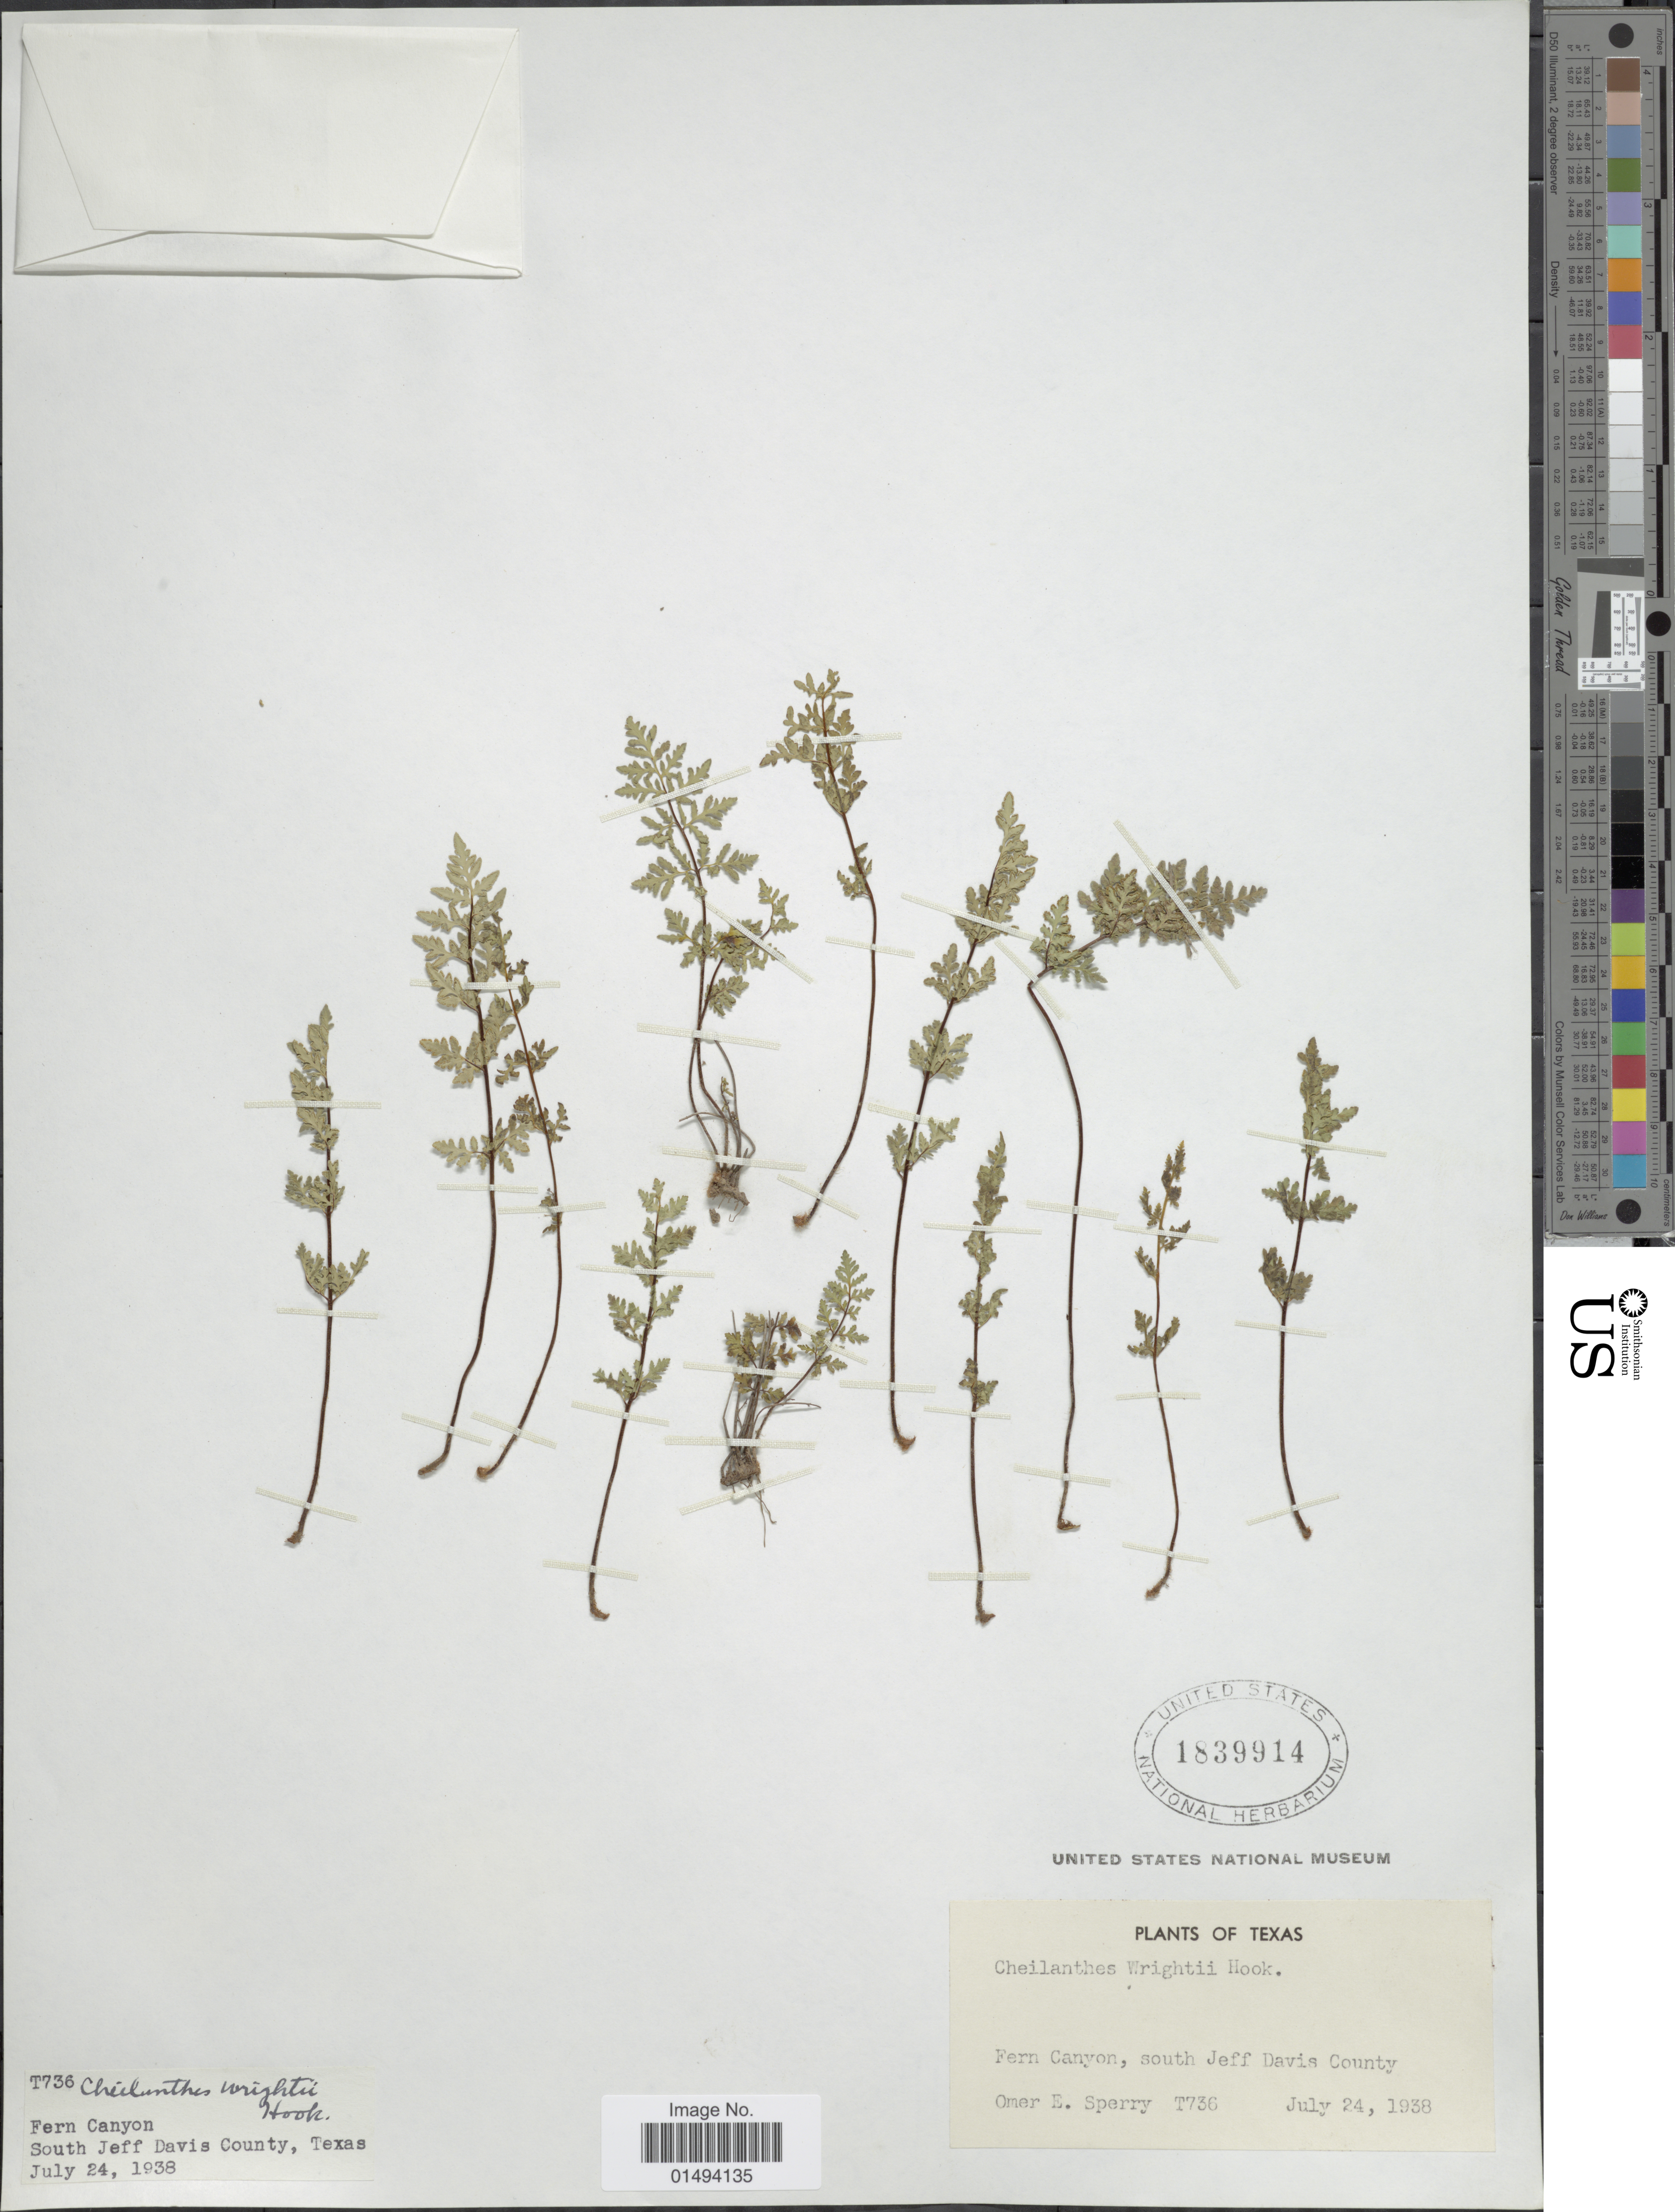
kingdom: Plantae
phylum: Tracheophyta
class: Polypodiopsida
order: Polypodiales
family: Pteridaceae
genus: Myriopteris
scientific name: Myriopteris wrightii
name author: (Hook.) Grusz & Windham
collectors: O. E. Sperry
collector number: T736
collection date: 1938-07-24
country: United States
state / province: Texas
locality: Texas, Fern Canyon, south Jeff Davis County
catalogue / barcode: US 1839914